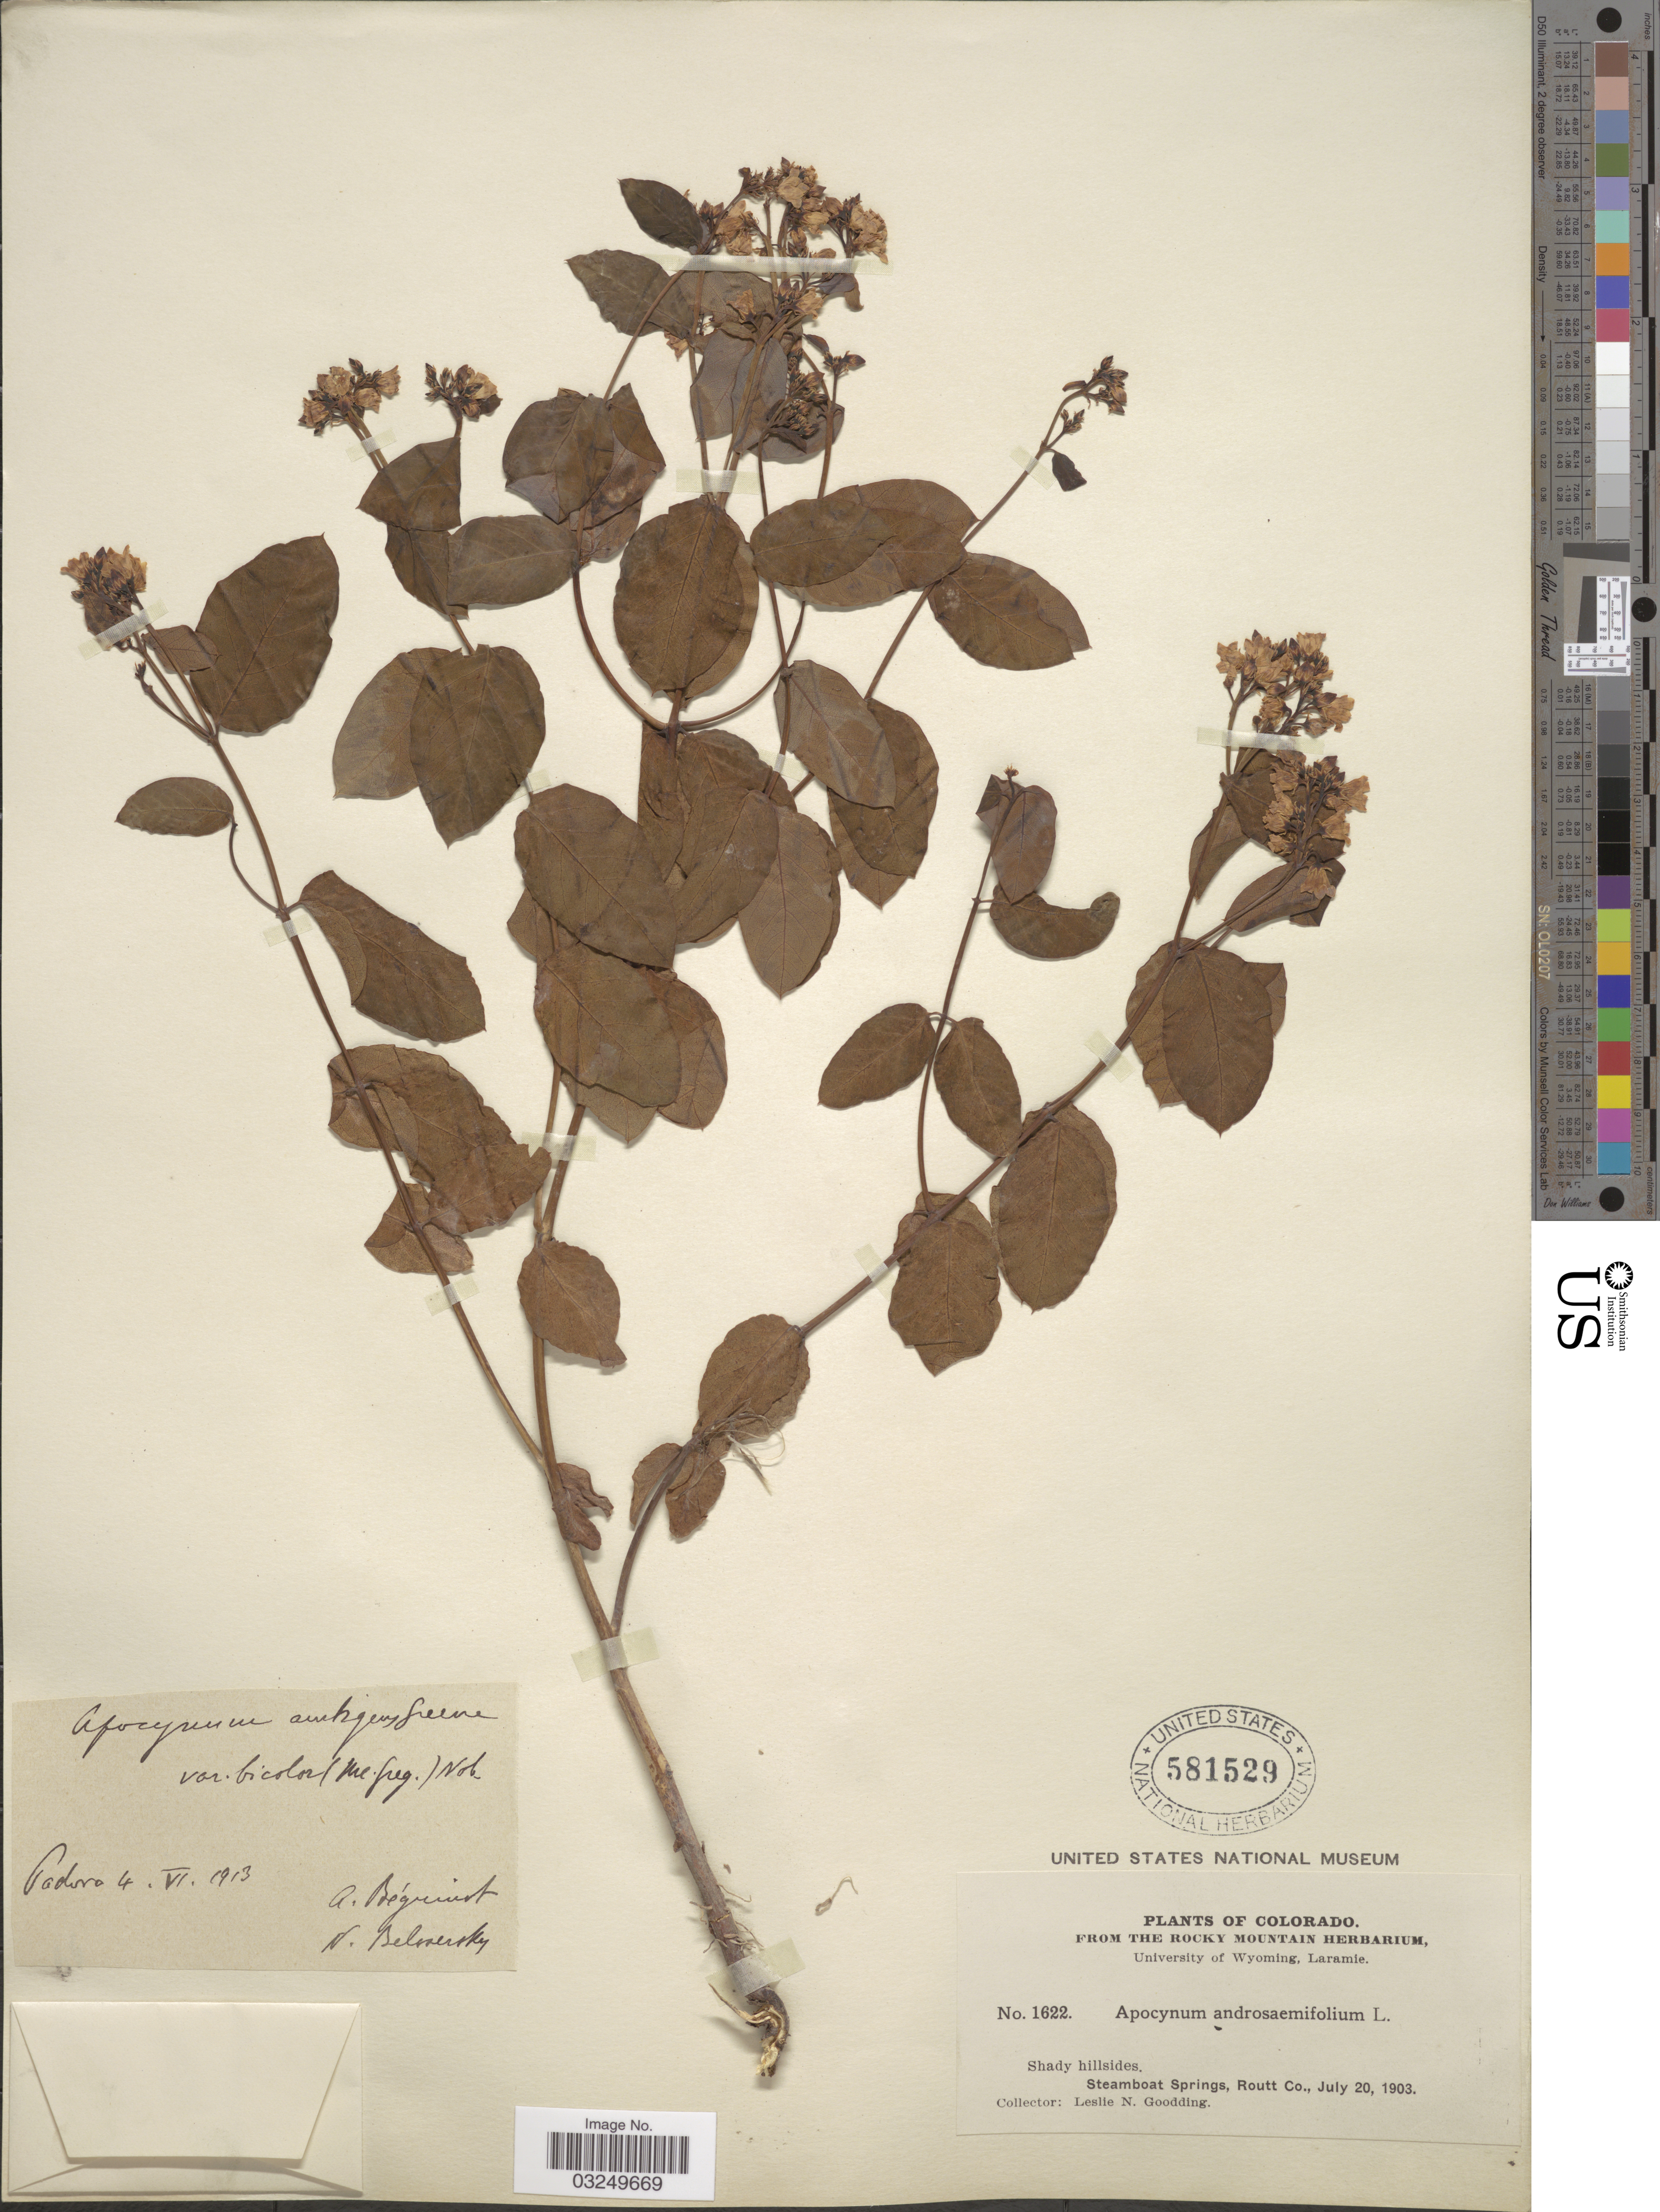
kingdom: Plantae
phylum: Tracheophyta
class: Magnoliopsida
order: Gentianales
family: Apocynaceae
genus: Apocynum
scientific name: Apocynum bicolor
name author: E.A. McGregor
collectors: L. N. Goodding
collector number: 1622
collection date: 1903-07-20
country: United States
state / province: Colorado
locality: Steamboat Springs, Routt Co.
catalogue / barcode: US 581529